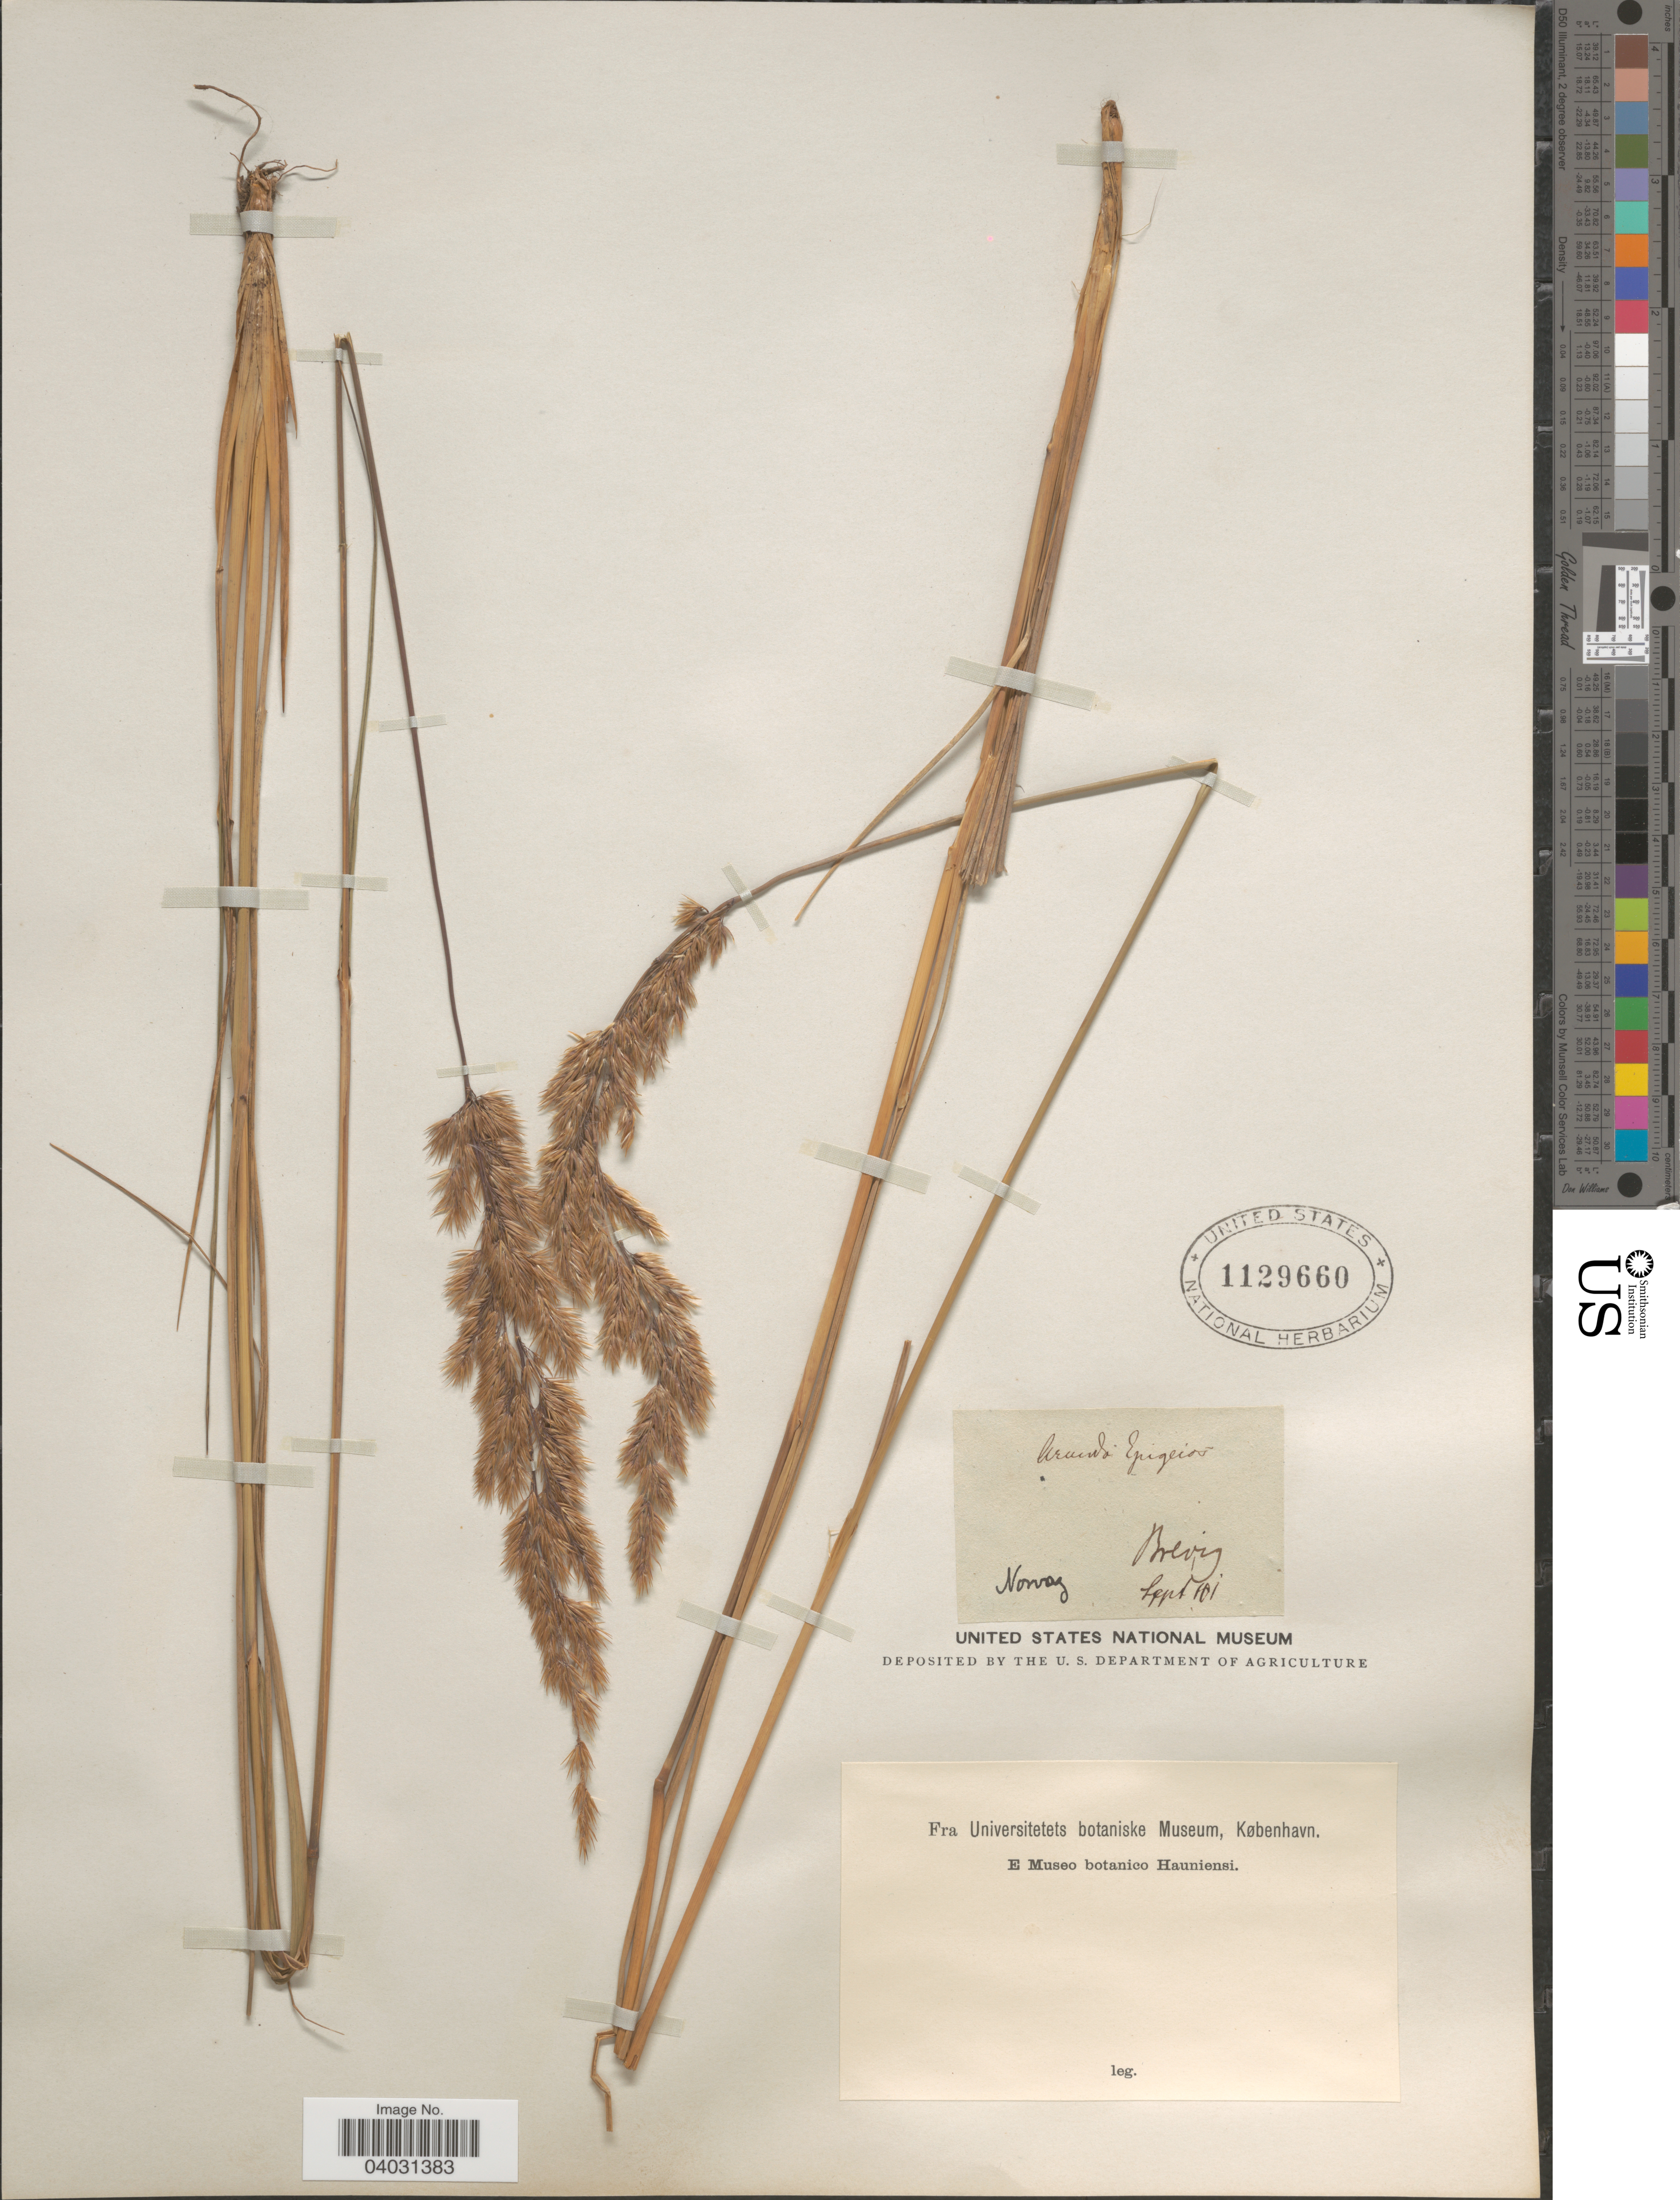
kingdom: Plantae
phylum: Tracheophyta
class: Liliopsida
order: Poales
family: Poaceae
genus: Calamagrostis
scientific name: Calamagrostis epigeios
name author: (L.) Roth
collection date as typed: Transcribed d/m/y: /9/10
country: Norway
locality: Brevig.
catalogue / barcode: US 1129660